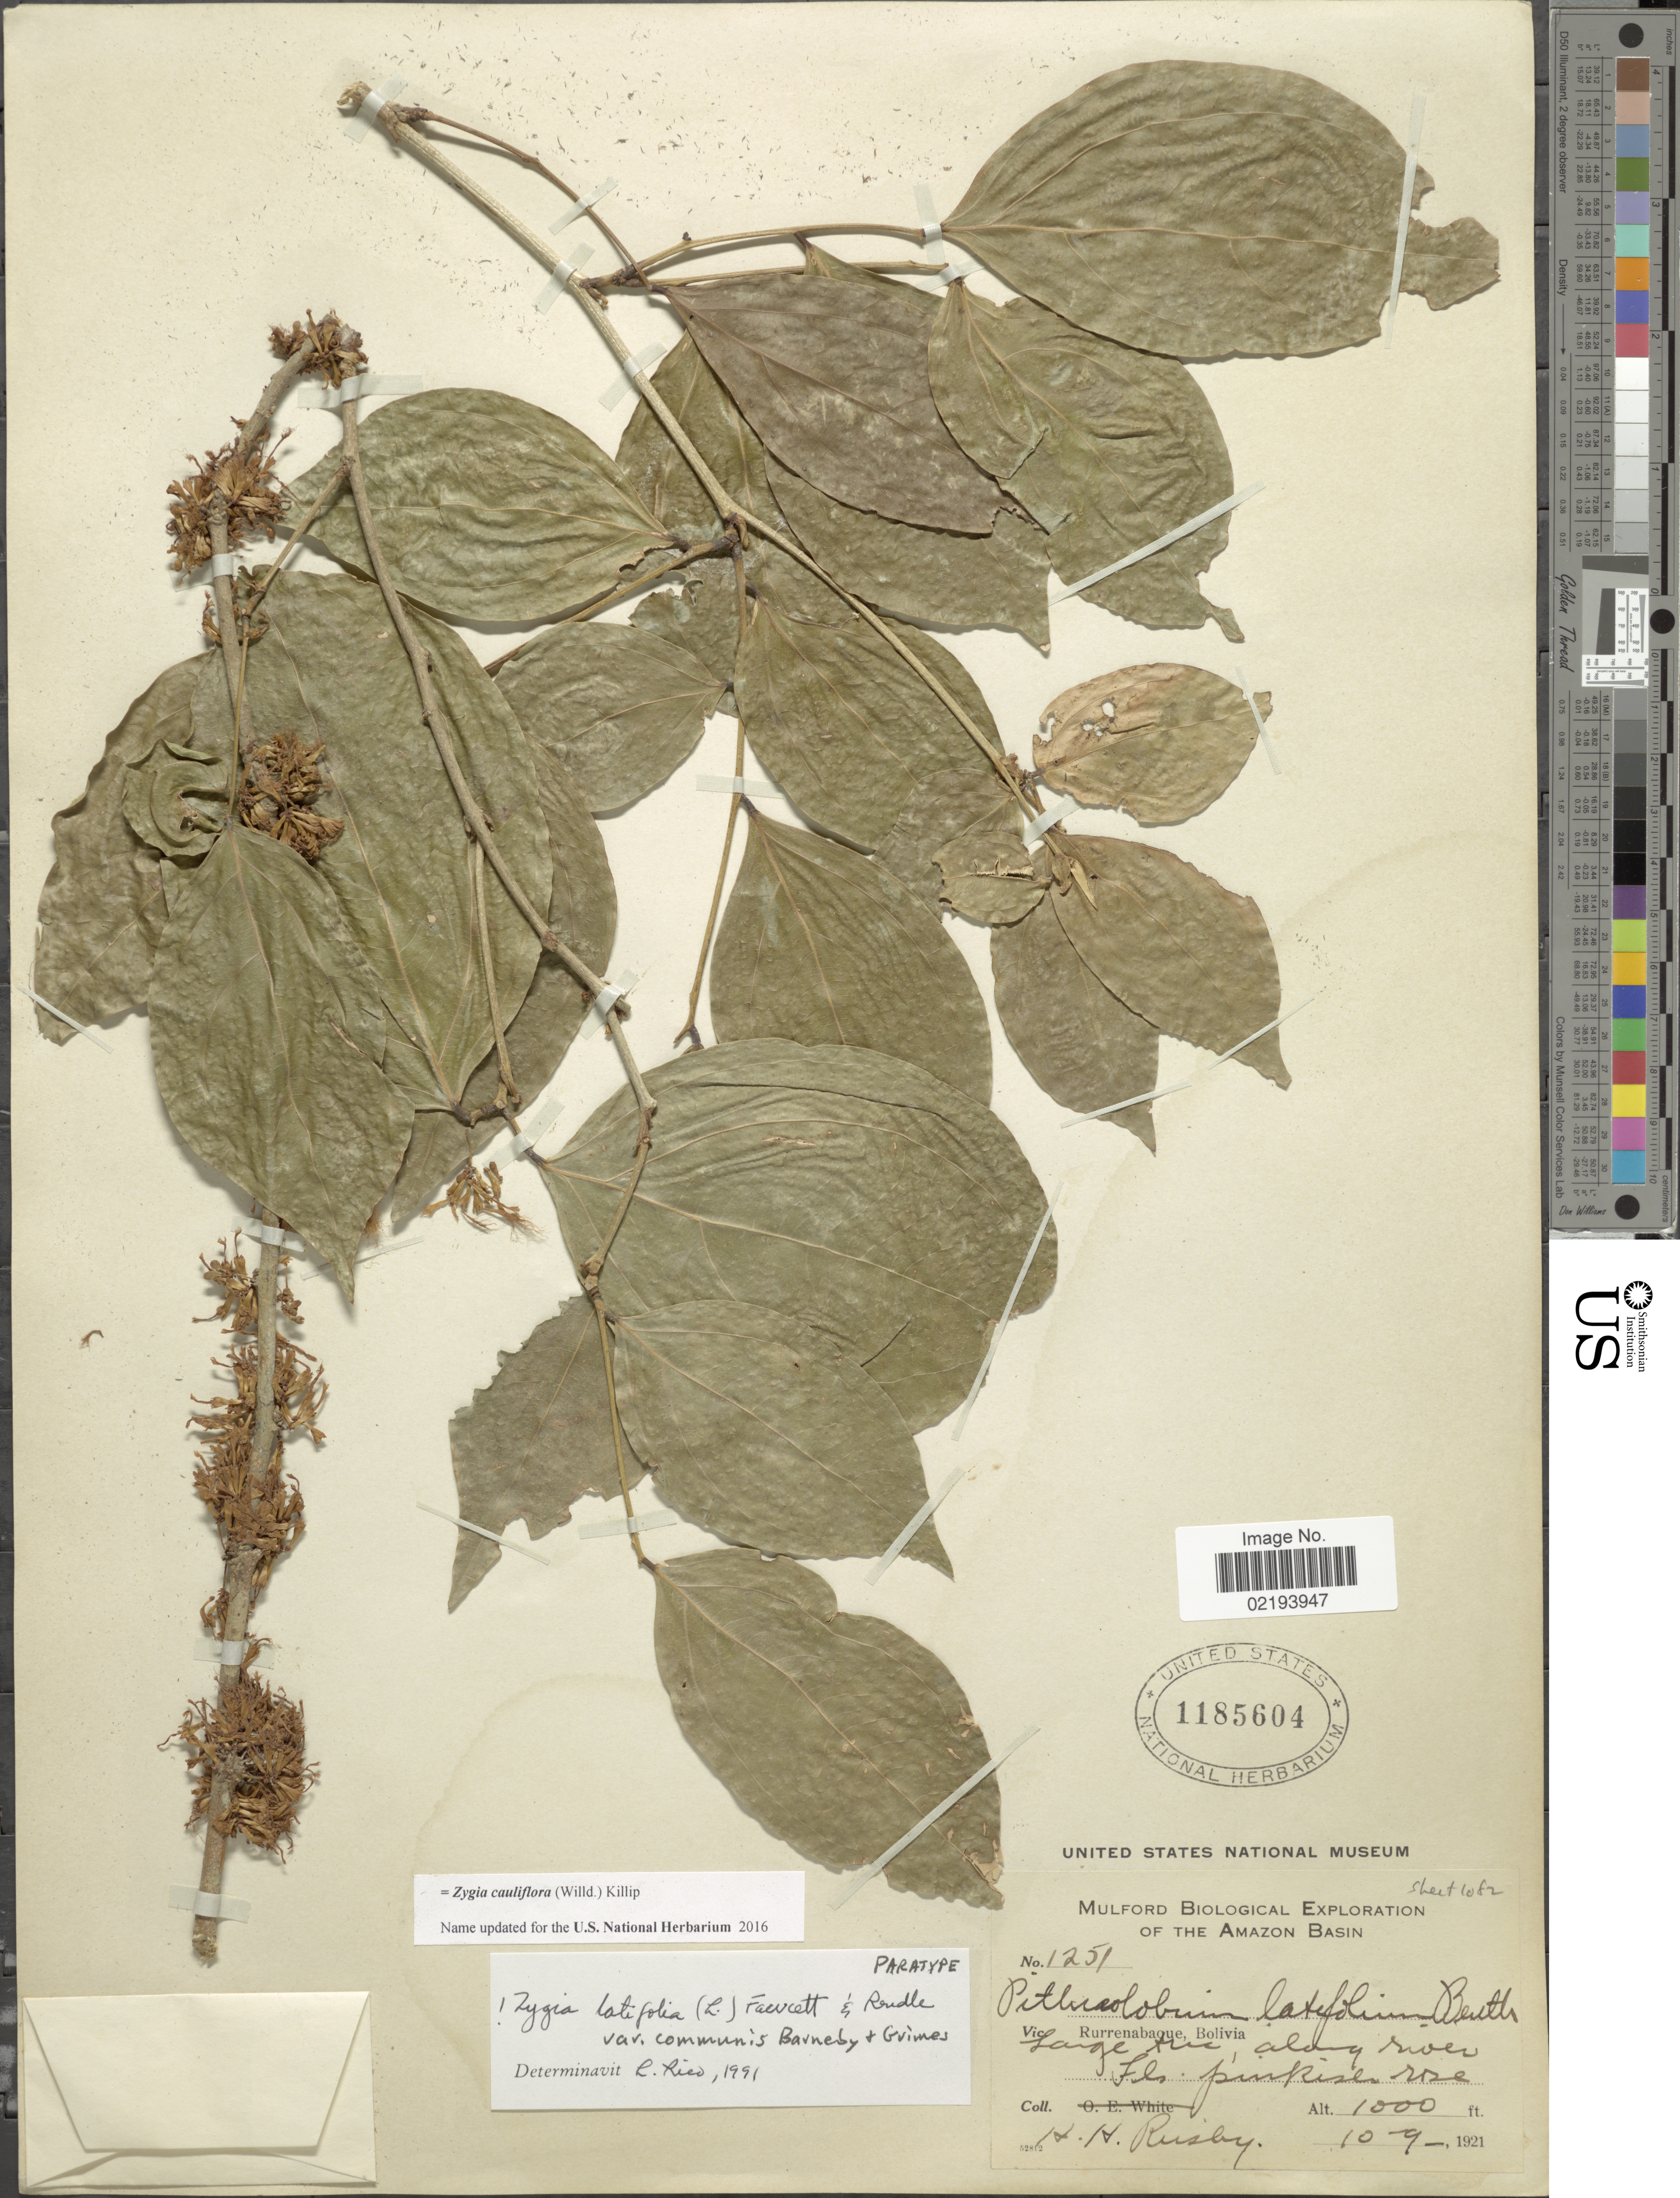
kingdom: Plantae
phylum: Tracheophyta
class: Magnoliopsida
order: Fabales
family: Fabaceae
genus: Zygia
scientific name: Zygia cauliflora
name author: (Willd.) Killip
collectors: H. H. Rusby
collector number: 1251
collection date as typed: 10-9-1921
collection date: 1921-10-09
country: Bolivia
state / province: Beni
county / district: José Ballivián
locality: Rurrenabaque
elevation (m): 305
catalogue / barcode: US 1185604